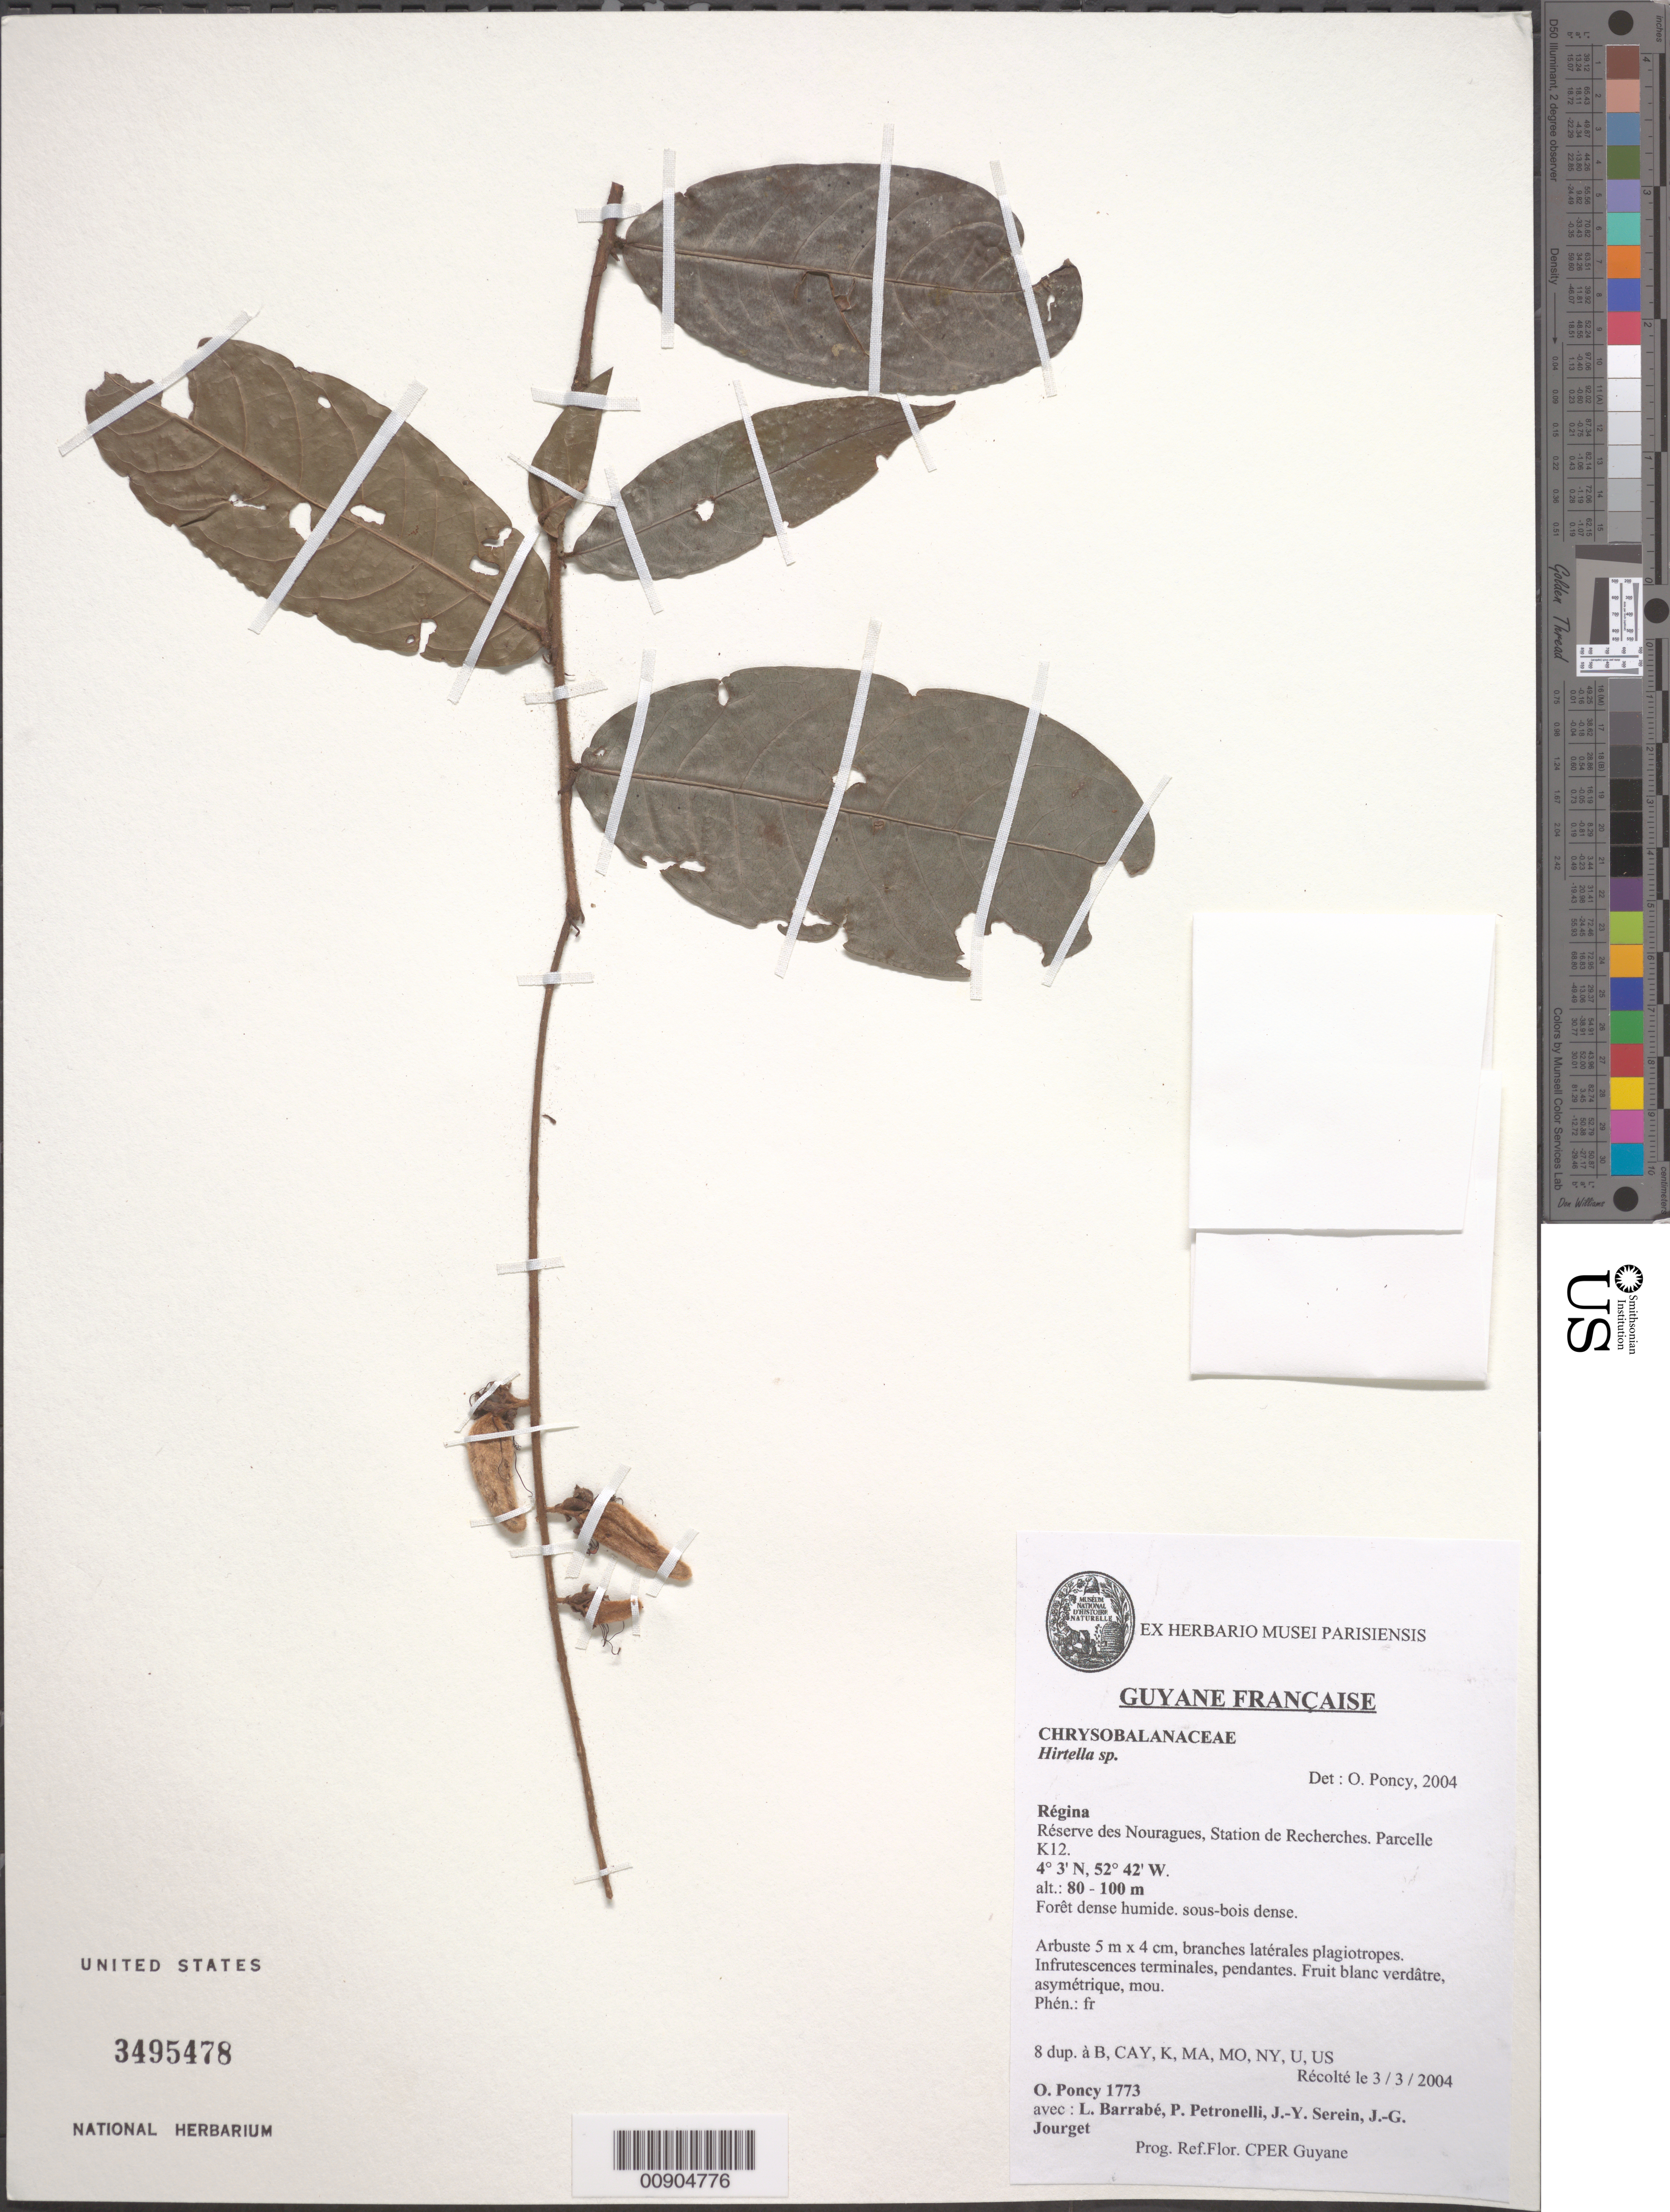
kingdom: Plantae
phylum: Tracheophyta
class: Magnoliopsida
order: Malpighiales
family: Chrysobalanaceae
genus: Hirtella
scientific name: Hirtella sp.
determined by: Poncy, O.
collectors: O. Poncy, L. Barrabé, P. Petronelli, J. Serein & J. Jourget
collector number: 1773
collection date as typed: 3-Mar-04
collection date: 2004-03-03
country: French Guiana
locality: Régina, Réserve des Nouragues, Station de Recherches. Parcelle K12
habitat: Forêt dense humide, sous-bois dense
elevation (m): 80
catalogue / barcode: US 3495478